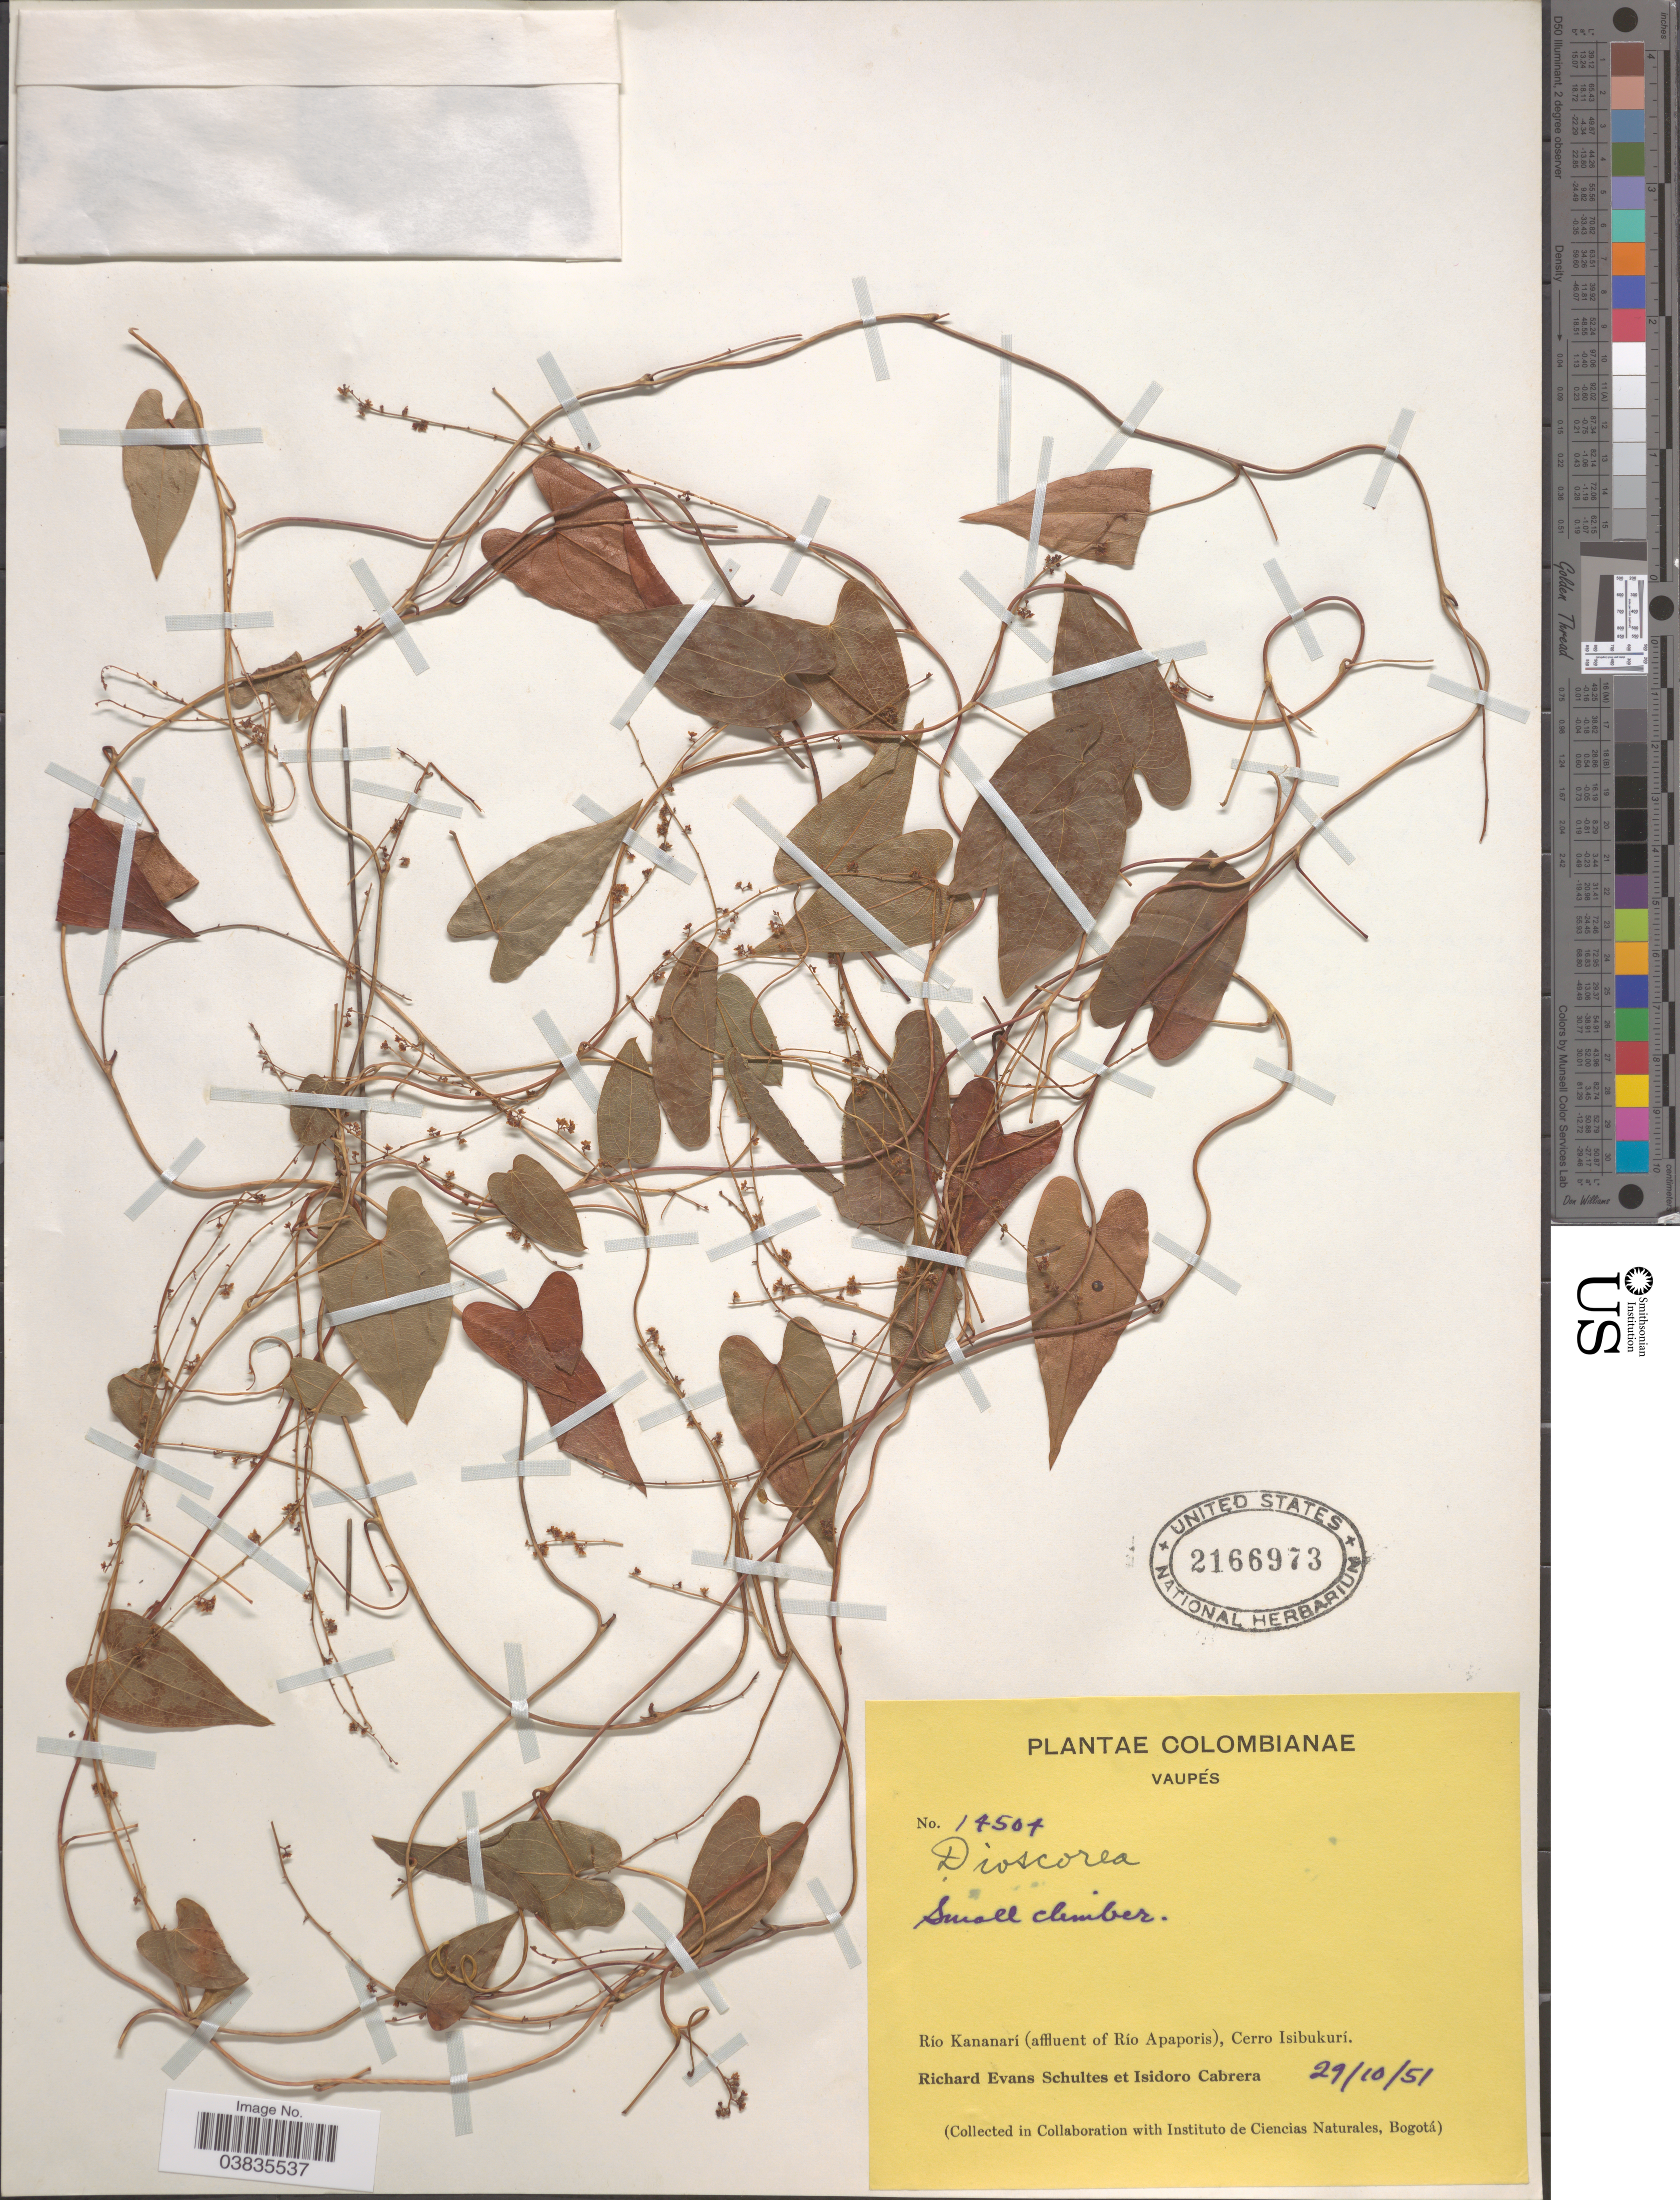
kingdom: Plantae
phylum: Tracheophyta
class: Liliopsida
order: Dioscoreales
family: Dioscoreaceae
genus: Dioscorea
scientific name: Dioscorea sp.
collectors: R. E. Schultes & I. Cabrera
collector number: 14504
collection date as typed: Transcribed d/m/y: 29/10/51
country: Colombia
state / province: Vaupés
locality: Río Kananarí (affluent of Río Apaporis), Cerro Isibukurí.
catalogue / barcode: US 2166973